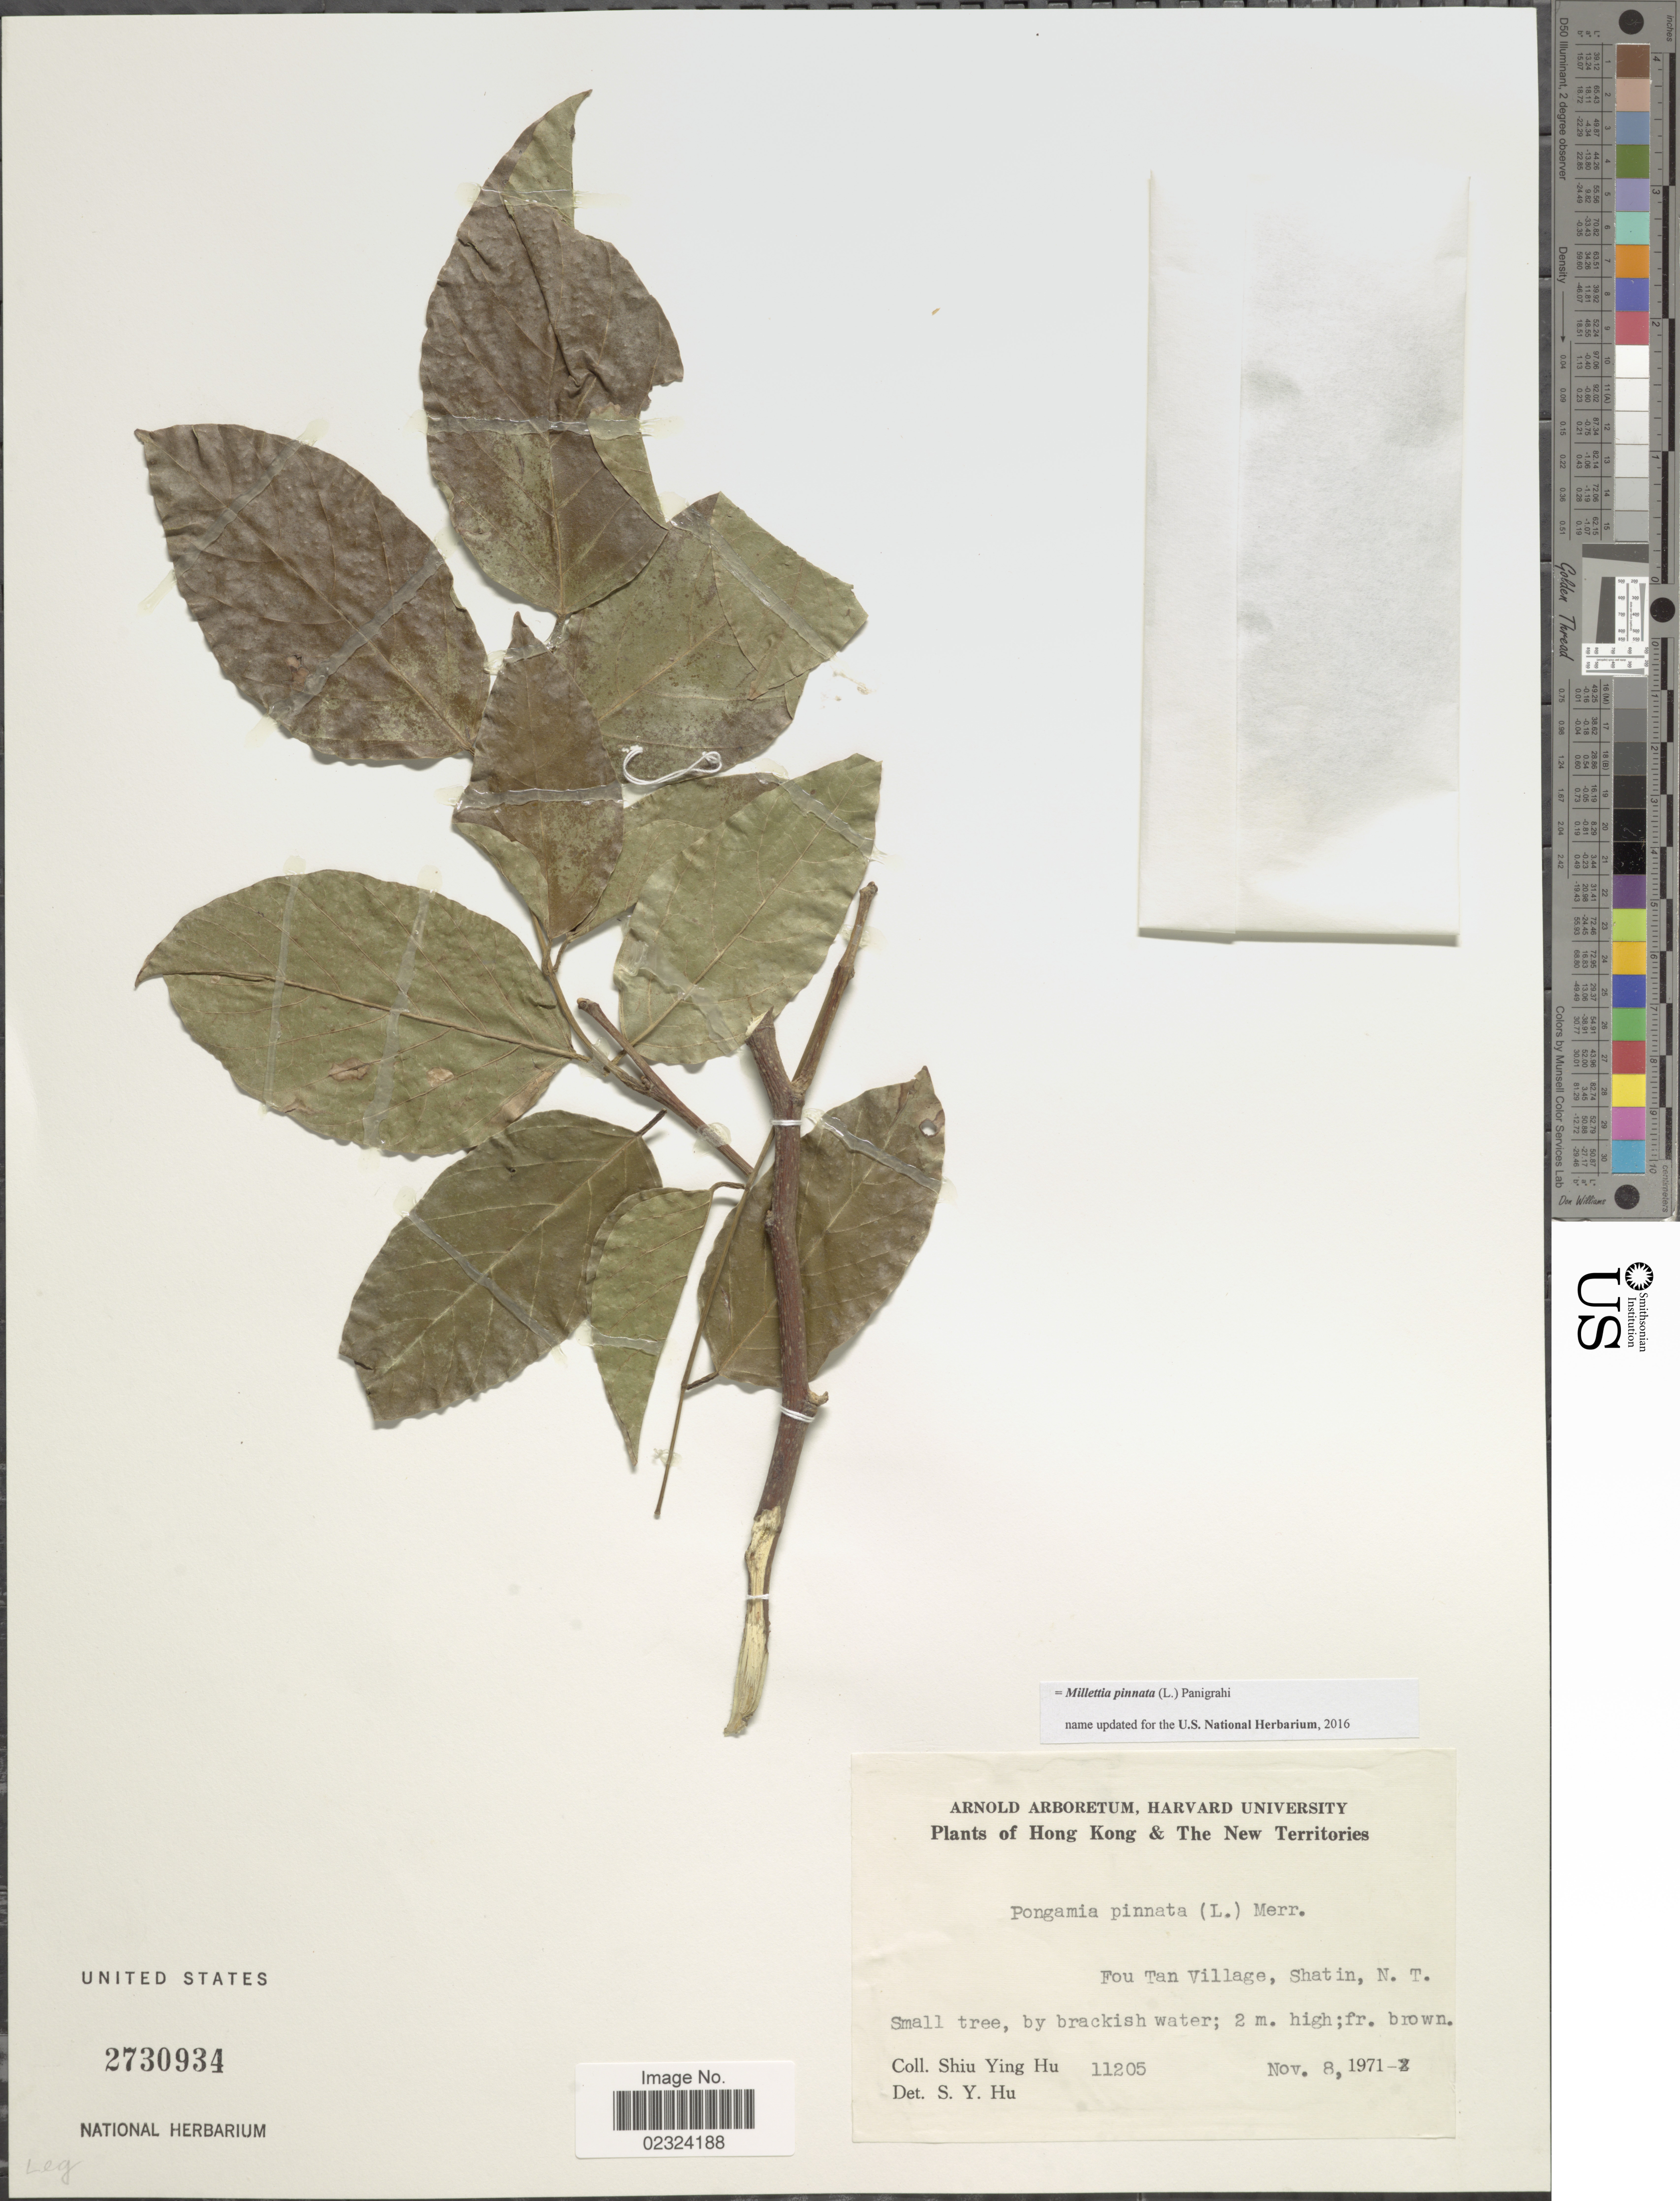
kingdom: Plantae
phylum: Tracheophyta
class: Magnoliopsida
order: Fabales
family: Fabaceae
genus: Millettia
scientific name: Millettia pinnata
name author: (L.) Panigrahi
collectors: S. Y. Hu & S. Y. Hu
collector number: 11205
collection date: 1971-11-08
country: China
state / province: Hong Kong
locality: Hong kong & the New Territories. Fou Tan Village, Shatin, N. T.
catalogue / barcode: US 2730934